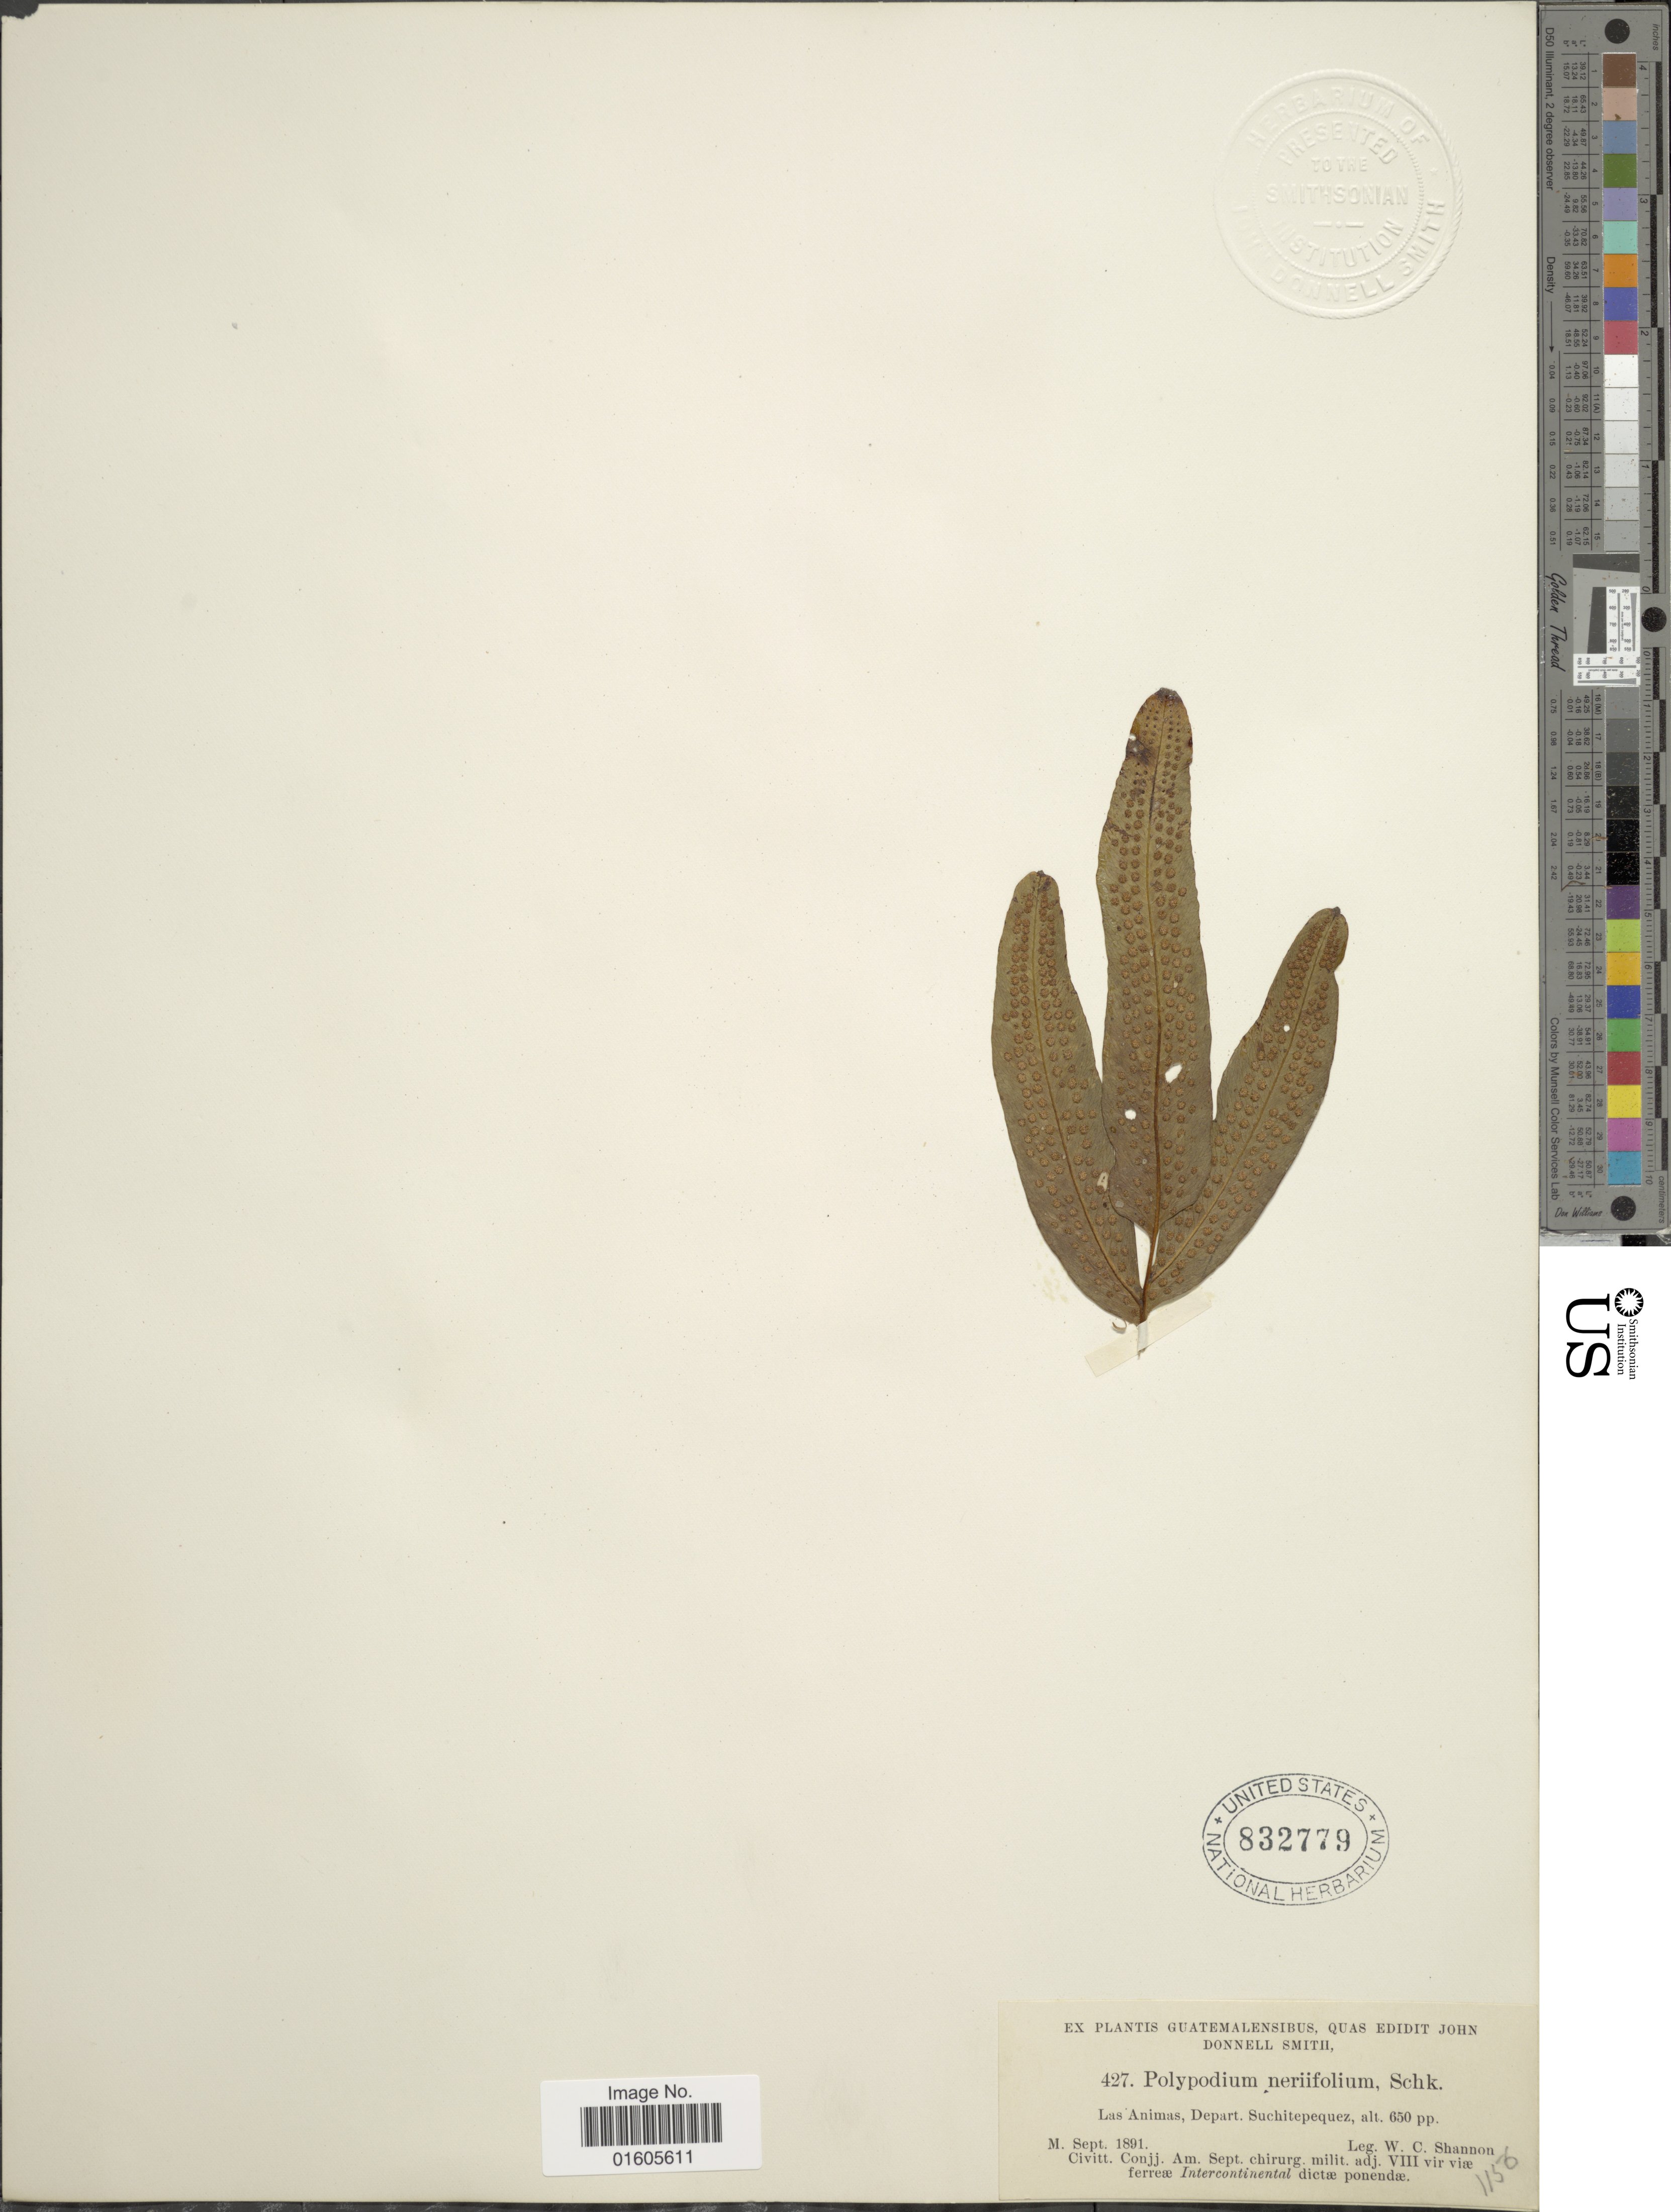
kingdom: Plantae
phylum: Tracheophyta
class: Polypodiopsida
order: Polypodiales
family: Polypodiaceae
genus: Serpocaulon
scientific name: Serpocaulon triseriale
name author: (Sw.) A.R. Sm.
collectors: W. C. Shannon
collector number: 427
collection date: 1891-09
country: Guatemala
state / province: Suchitepéquez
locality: Las Animas, Depart. Suchitepequez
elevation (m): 198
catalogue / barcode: US 832779